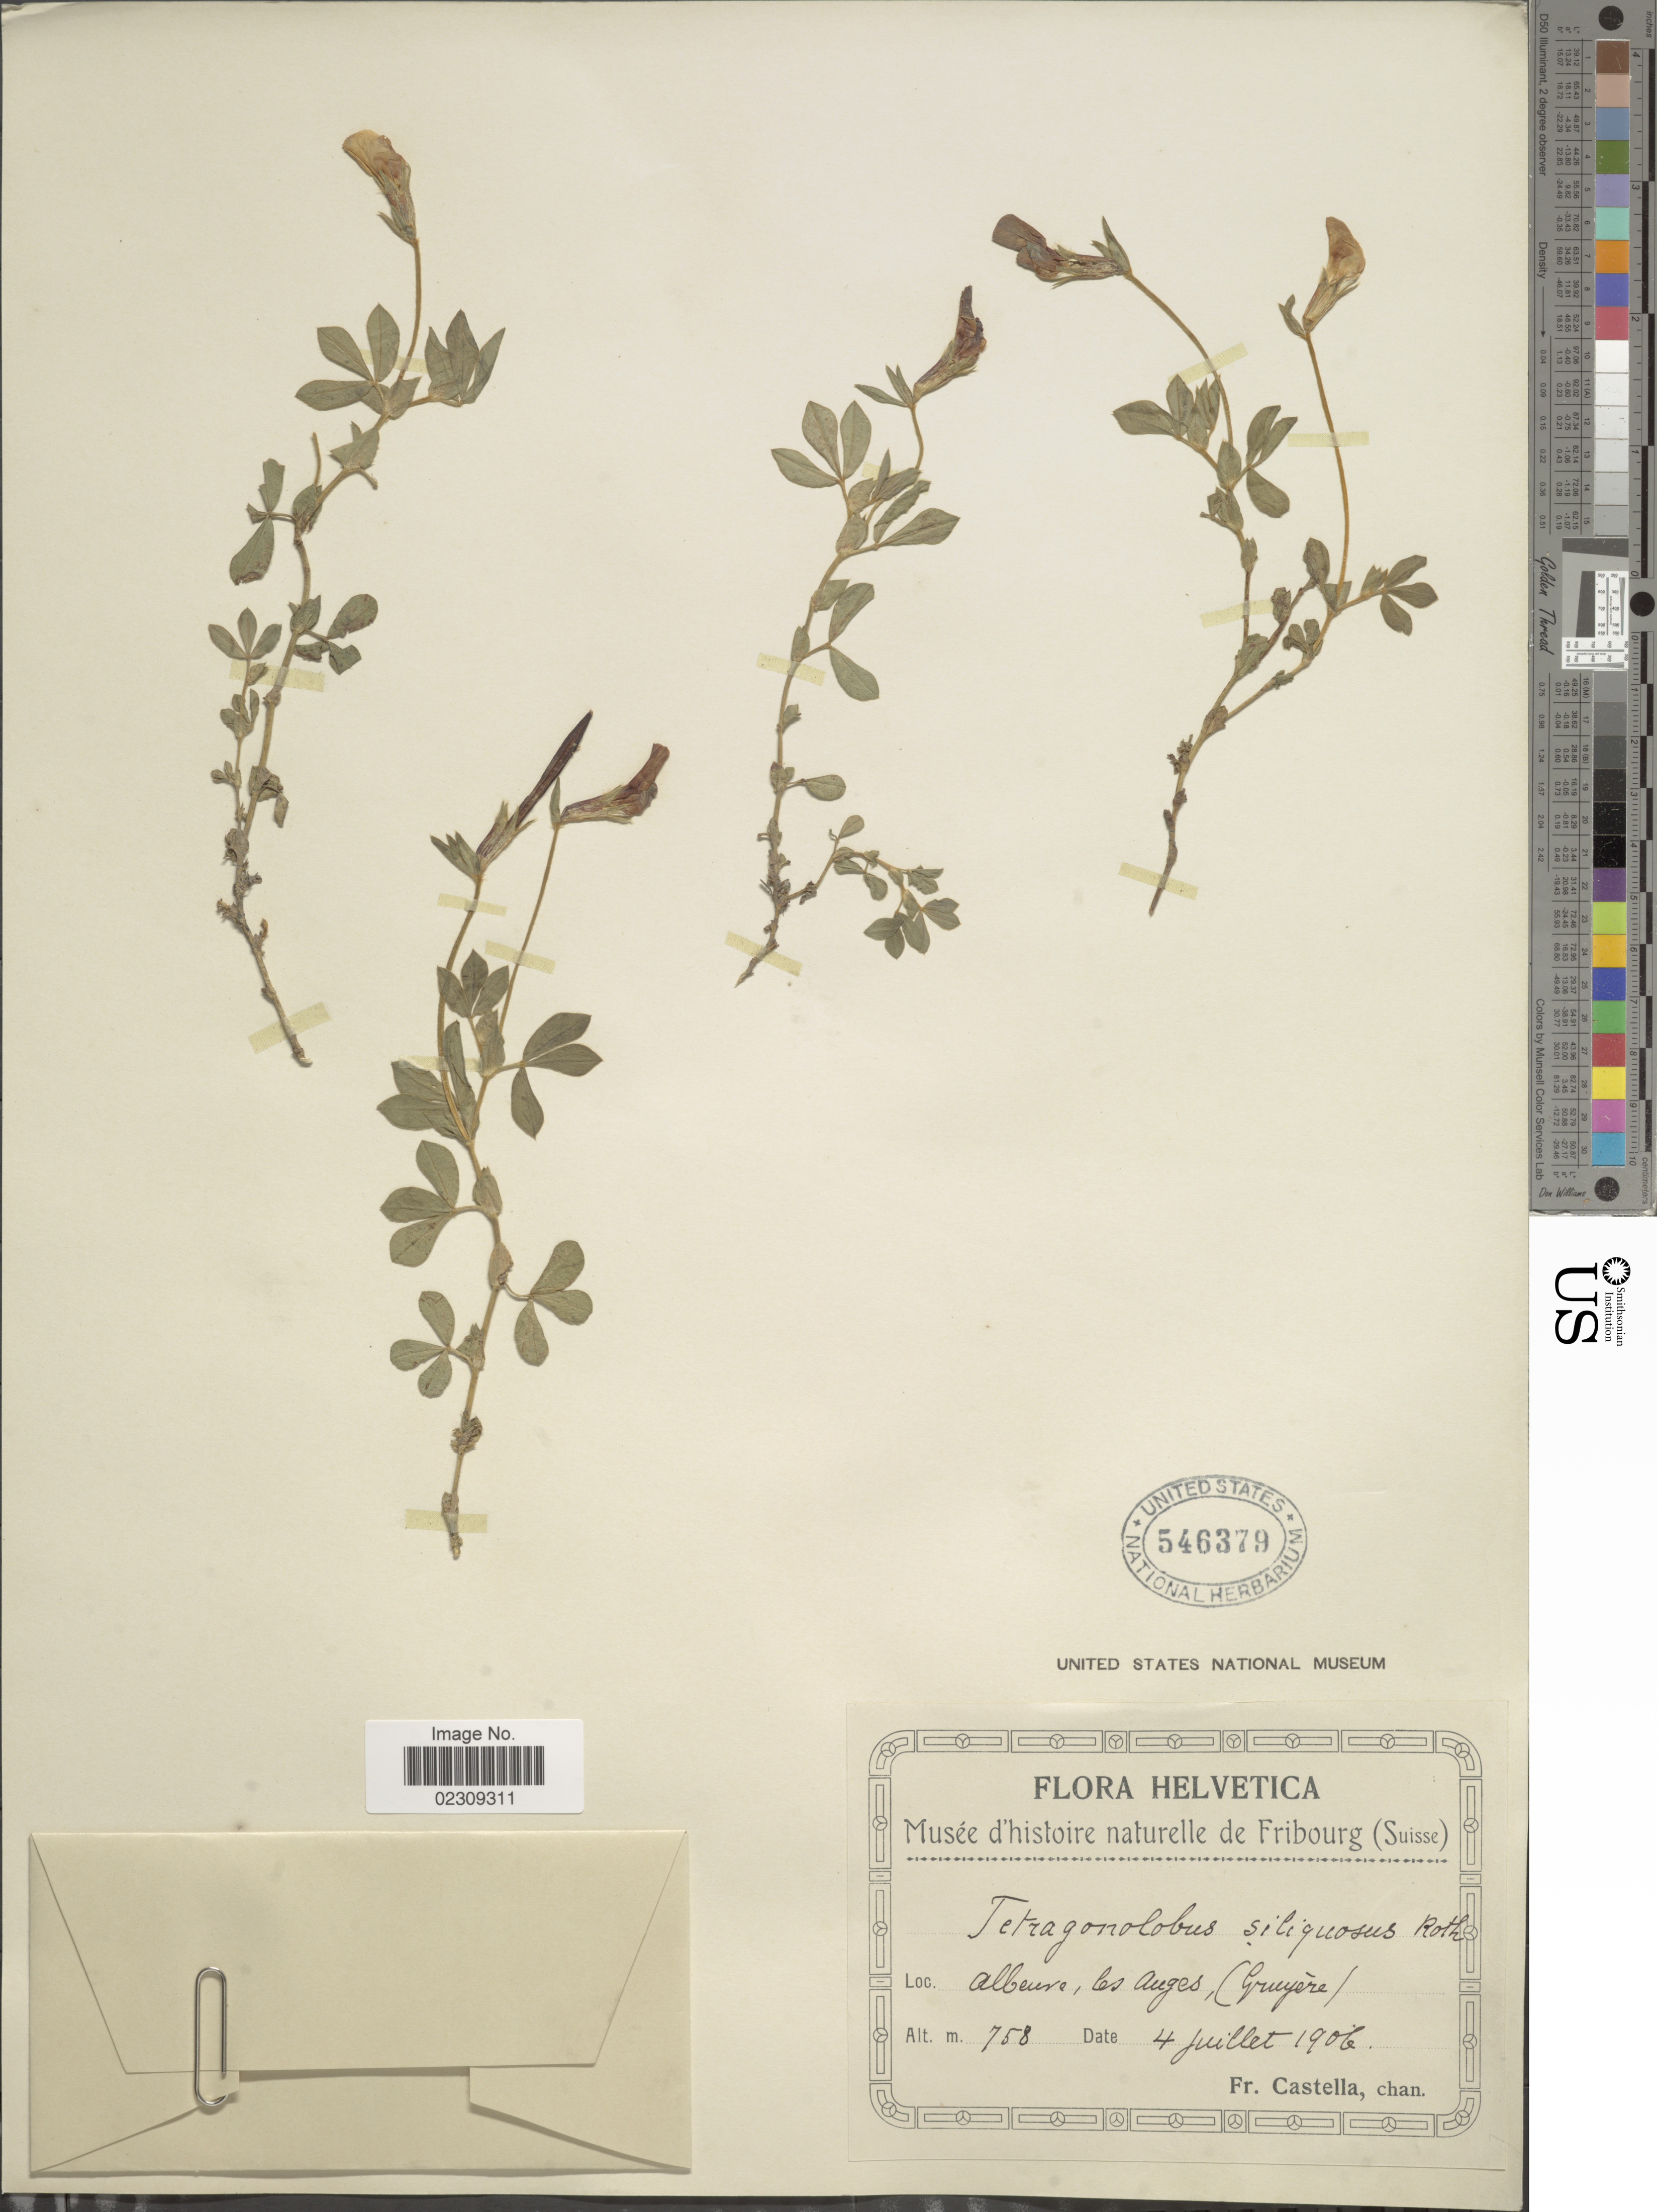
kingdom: Plantae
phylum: Tracheophyta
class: Magnoliopsida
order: Fabales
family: Fabaceae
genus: Tetragonolobus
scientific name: Tetragonolobus siliquosus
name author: Roth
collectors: Fr. Castella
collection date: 1906-06-04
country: Switzerland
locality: Musé d'histoire naturekke de Fribourg (Suisse) Albeure, les Auges, (Gruyère)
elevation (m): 758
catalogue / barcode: US 546379